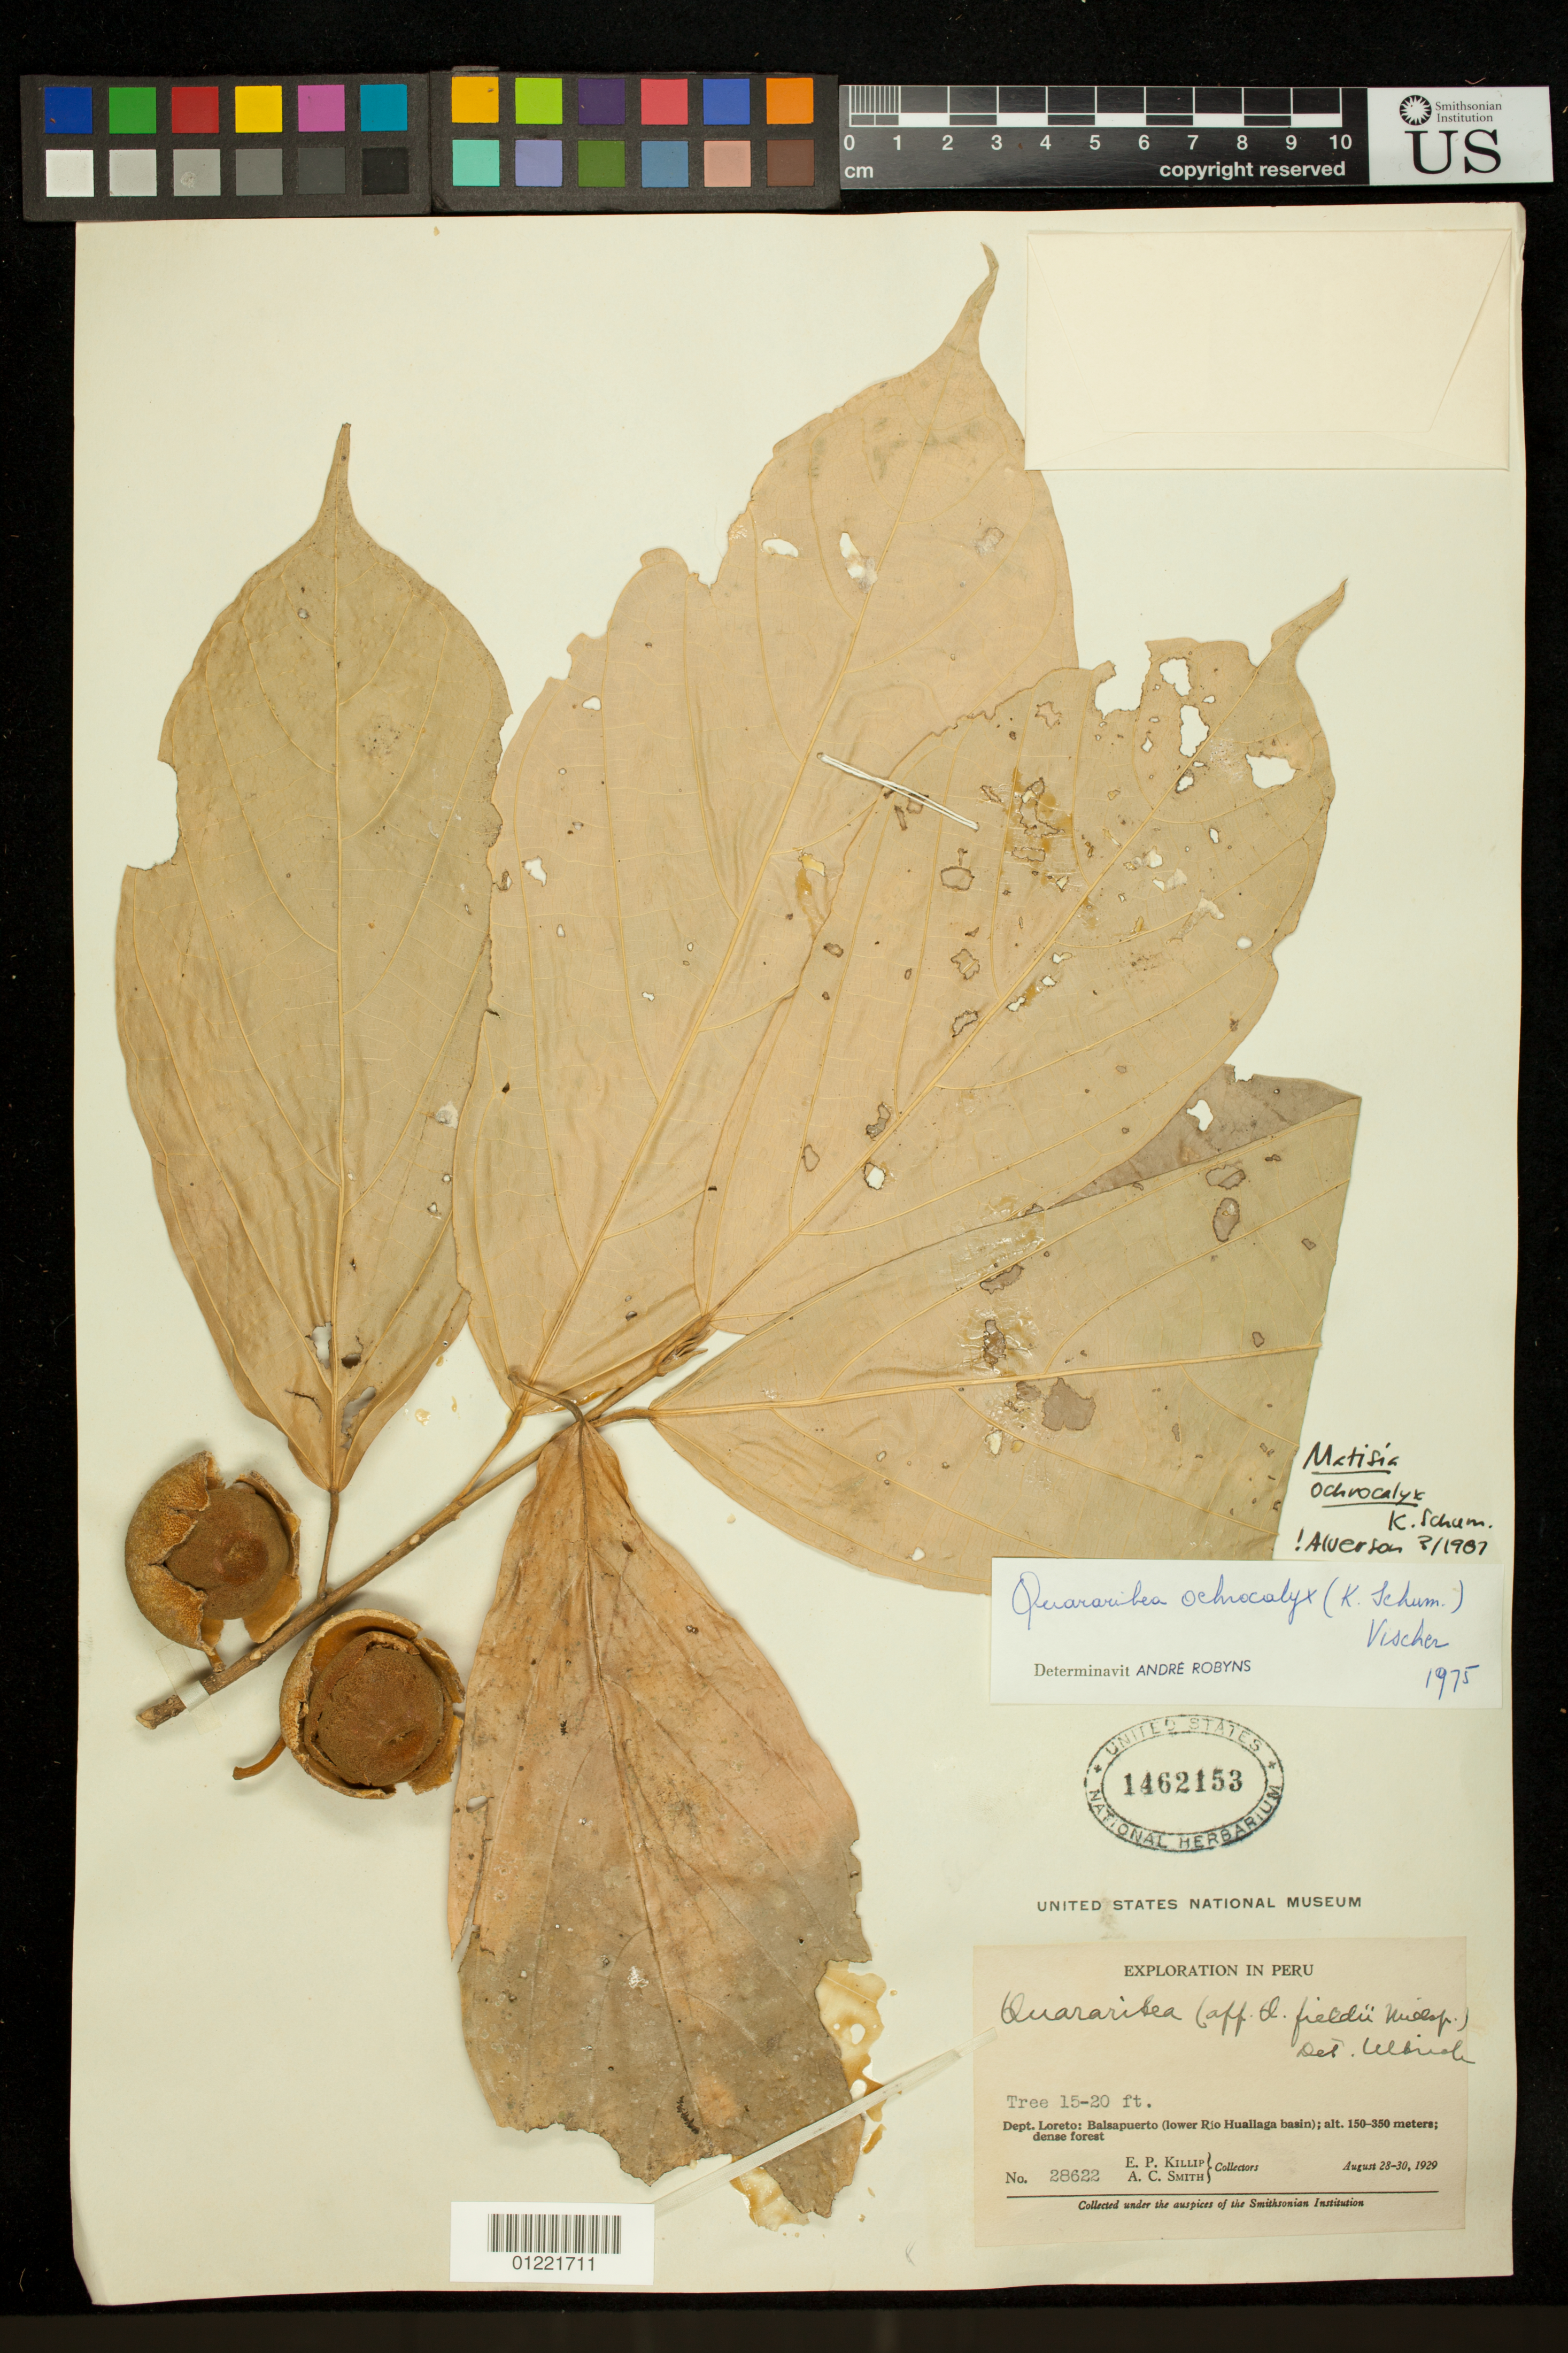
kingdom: Plantae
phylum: Tracheophyta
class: Magnoliopsida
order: Malvales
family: Malvaceae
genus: Matisia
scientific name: Matisia ochrocalyx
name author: K. Schum.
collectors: E. P. Killip & A. C. Smith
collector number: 28622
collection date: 1929-08-28/1929-08-30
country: Peru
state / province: Loreto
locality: Balsapuerto (lower Río Huallaga basin)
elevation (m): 150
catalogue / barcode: US 1462153